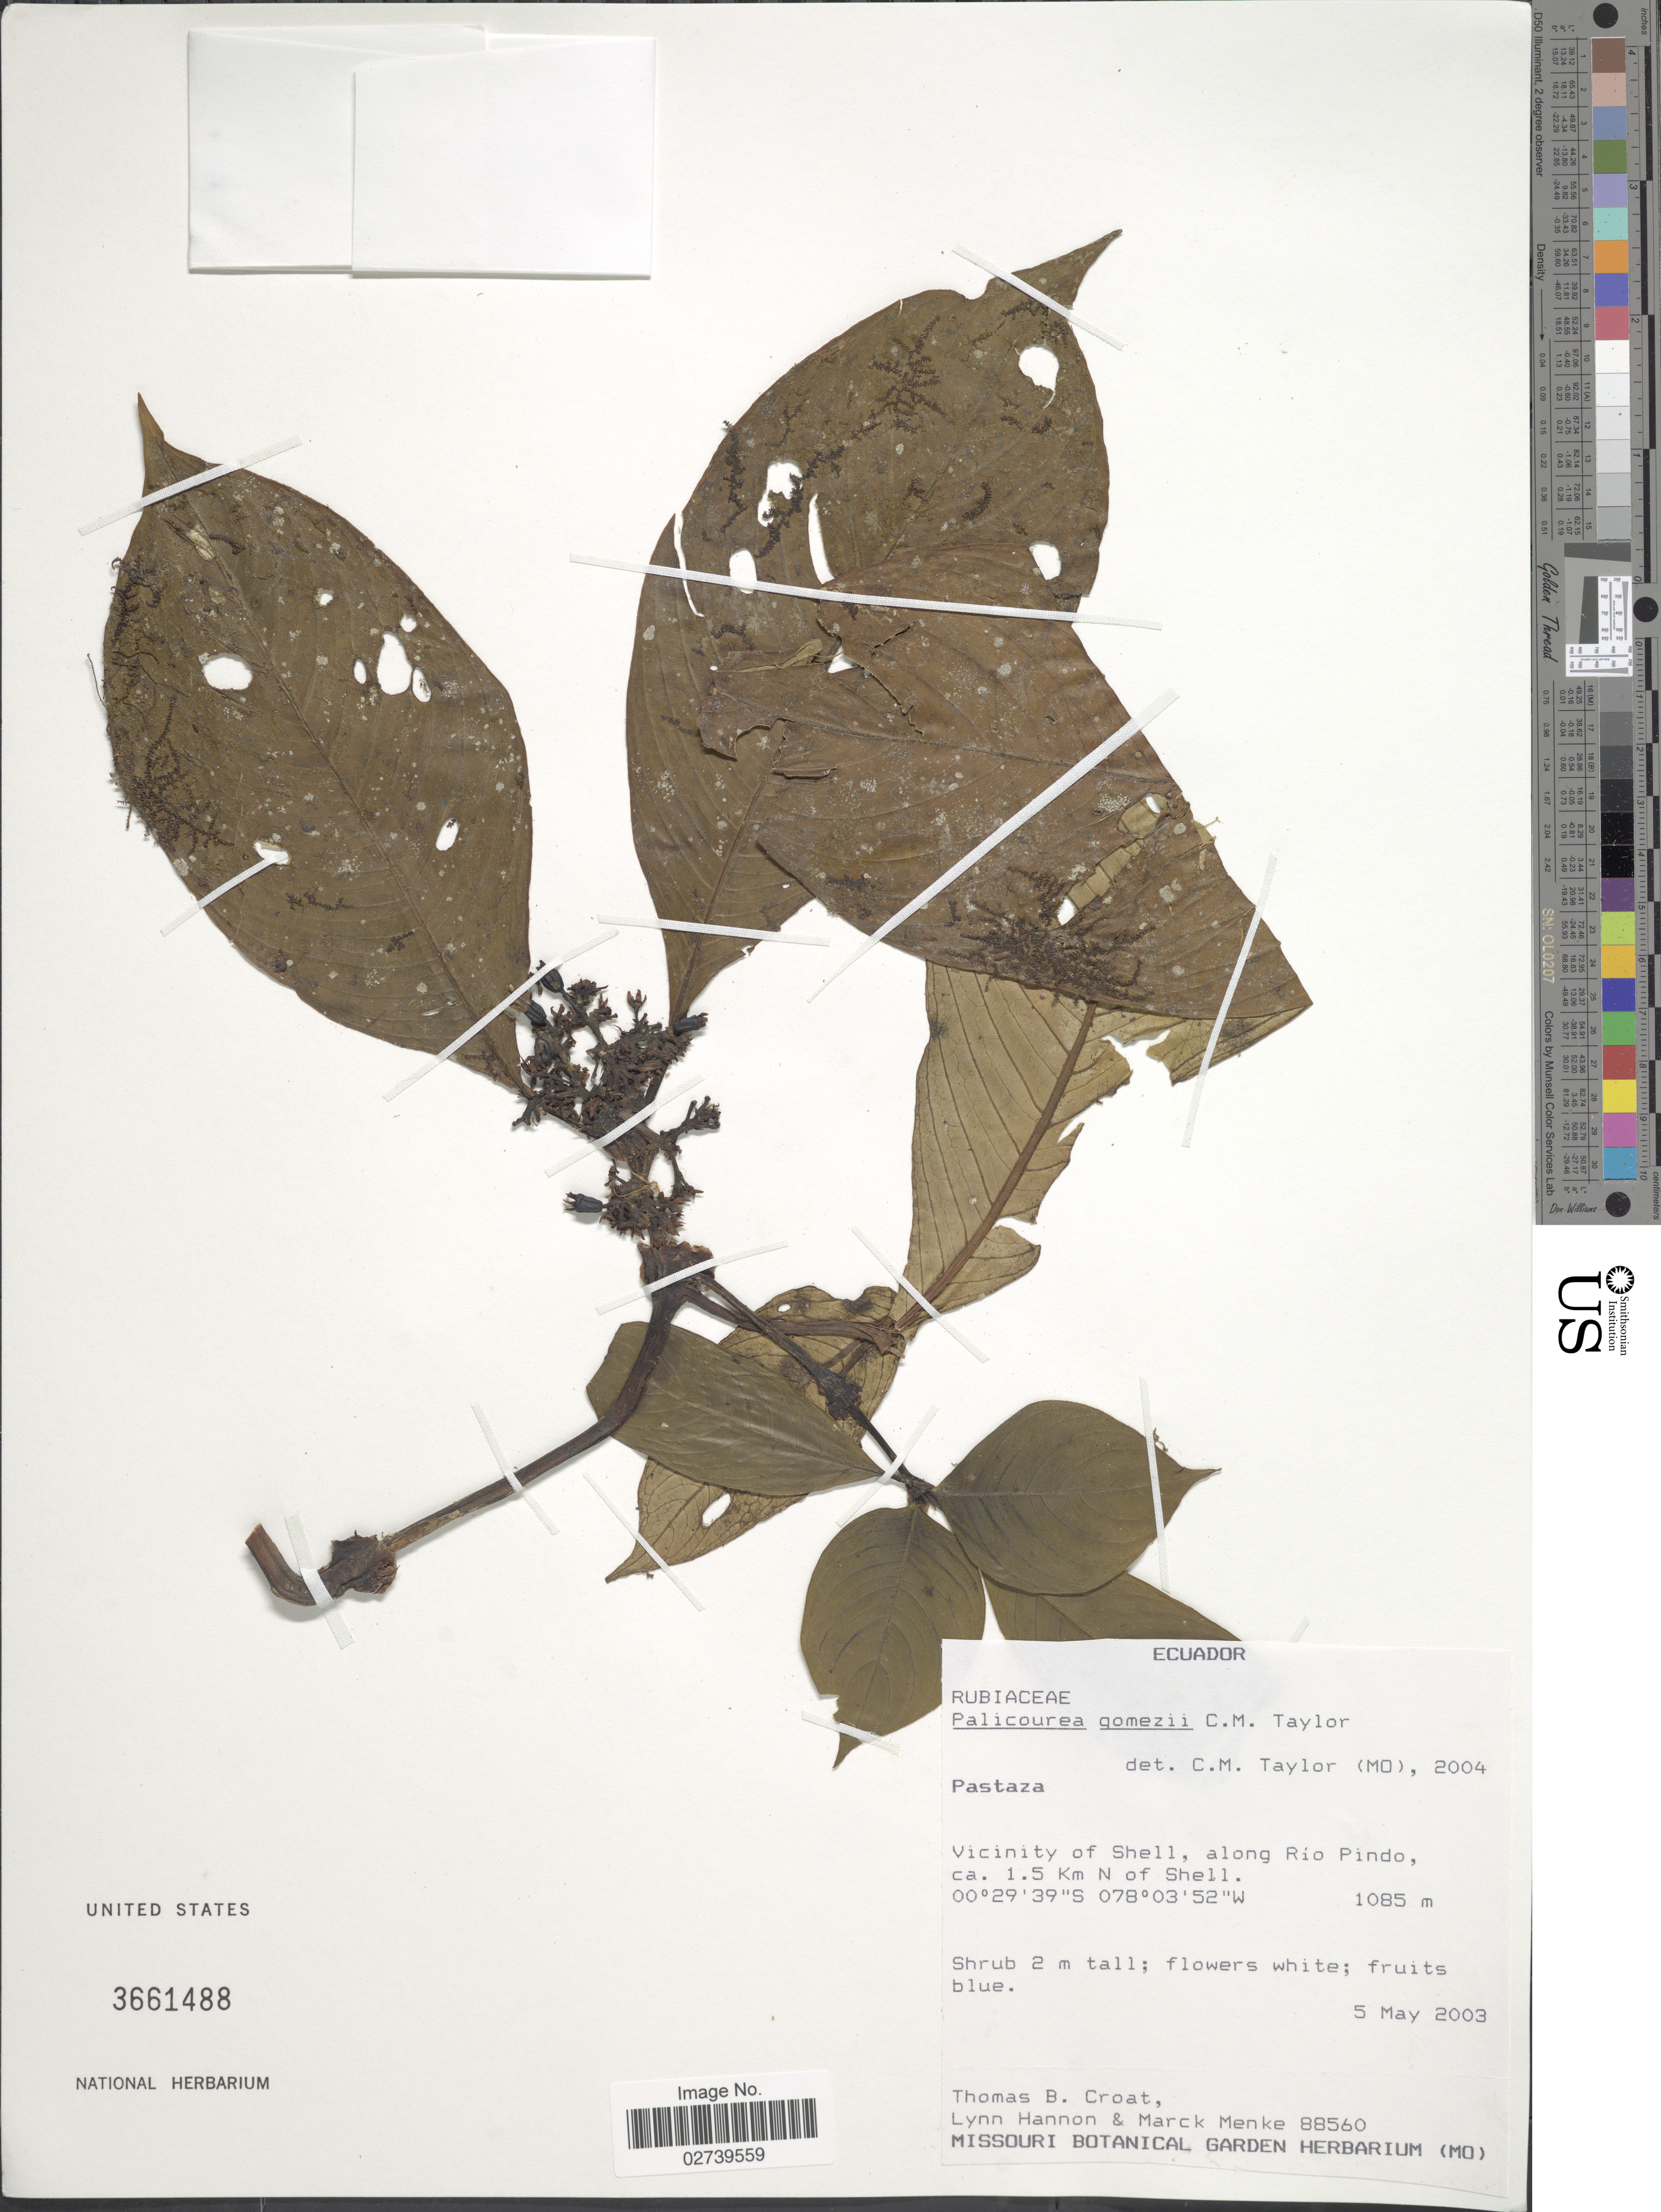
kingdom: Plantae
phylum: Tracheophyta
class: Magnoliopsida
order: Gentianales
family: Rubiaceae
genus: Palicourea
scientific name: Palicourea gomezii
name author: C.M. Taylor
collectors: T. B. Croat, L. Hannon & M. Menke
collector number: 88560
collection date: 2003-05-05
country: Ecuador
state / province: Pastaza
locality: Vicinity of Shell, along Rio Pindo, ca. 1.5 km N of Shell.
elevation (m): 1085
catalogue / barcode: US 3661488